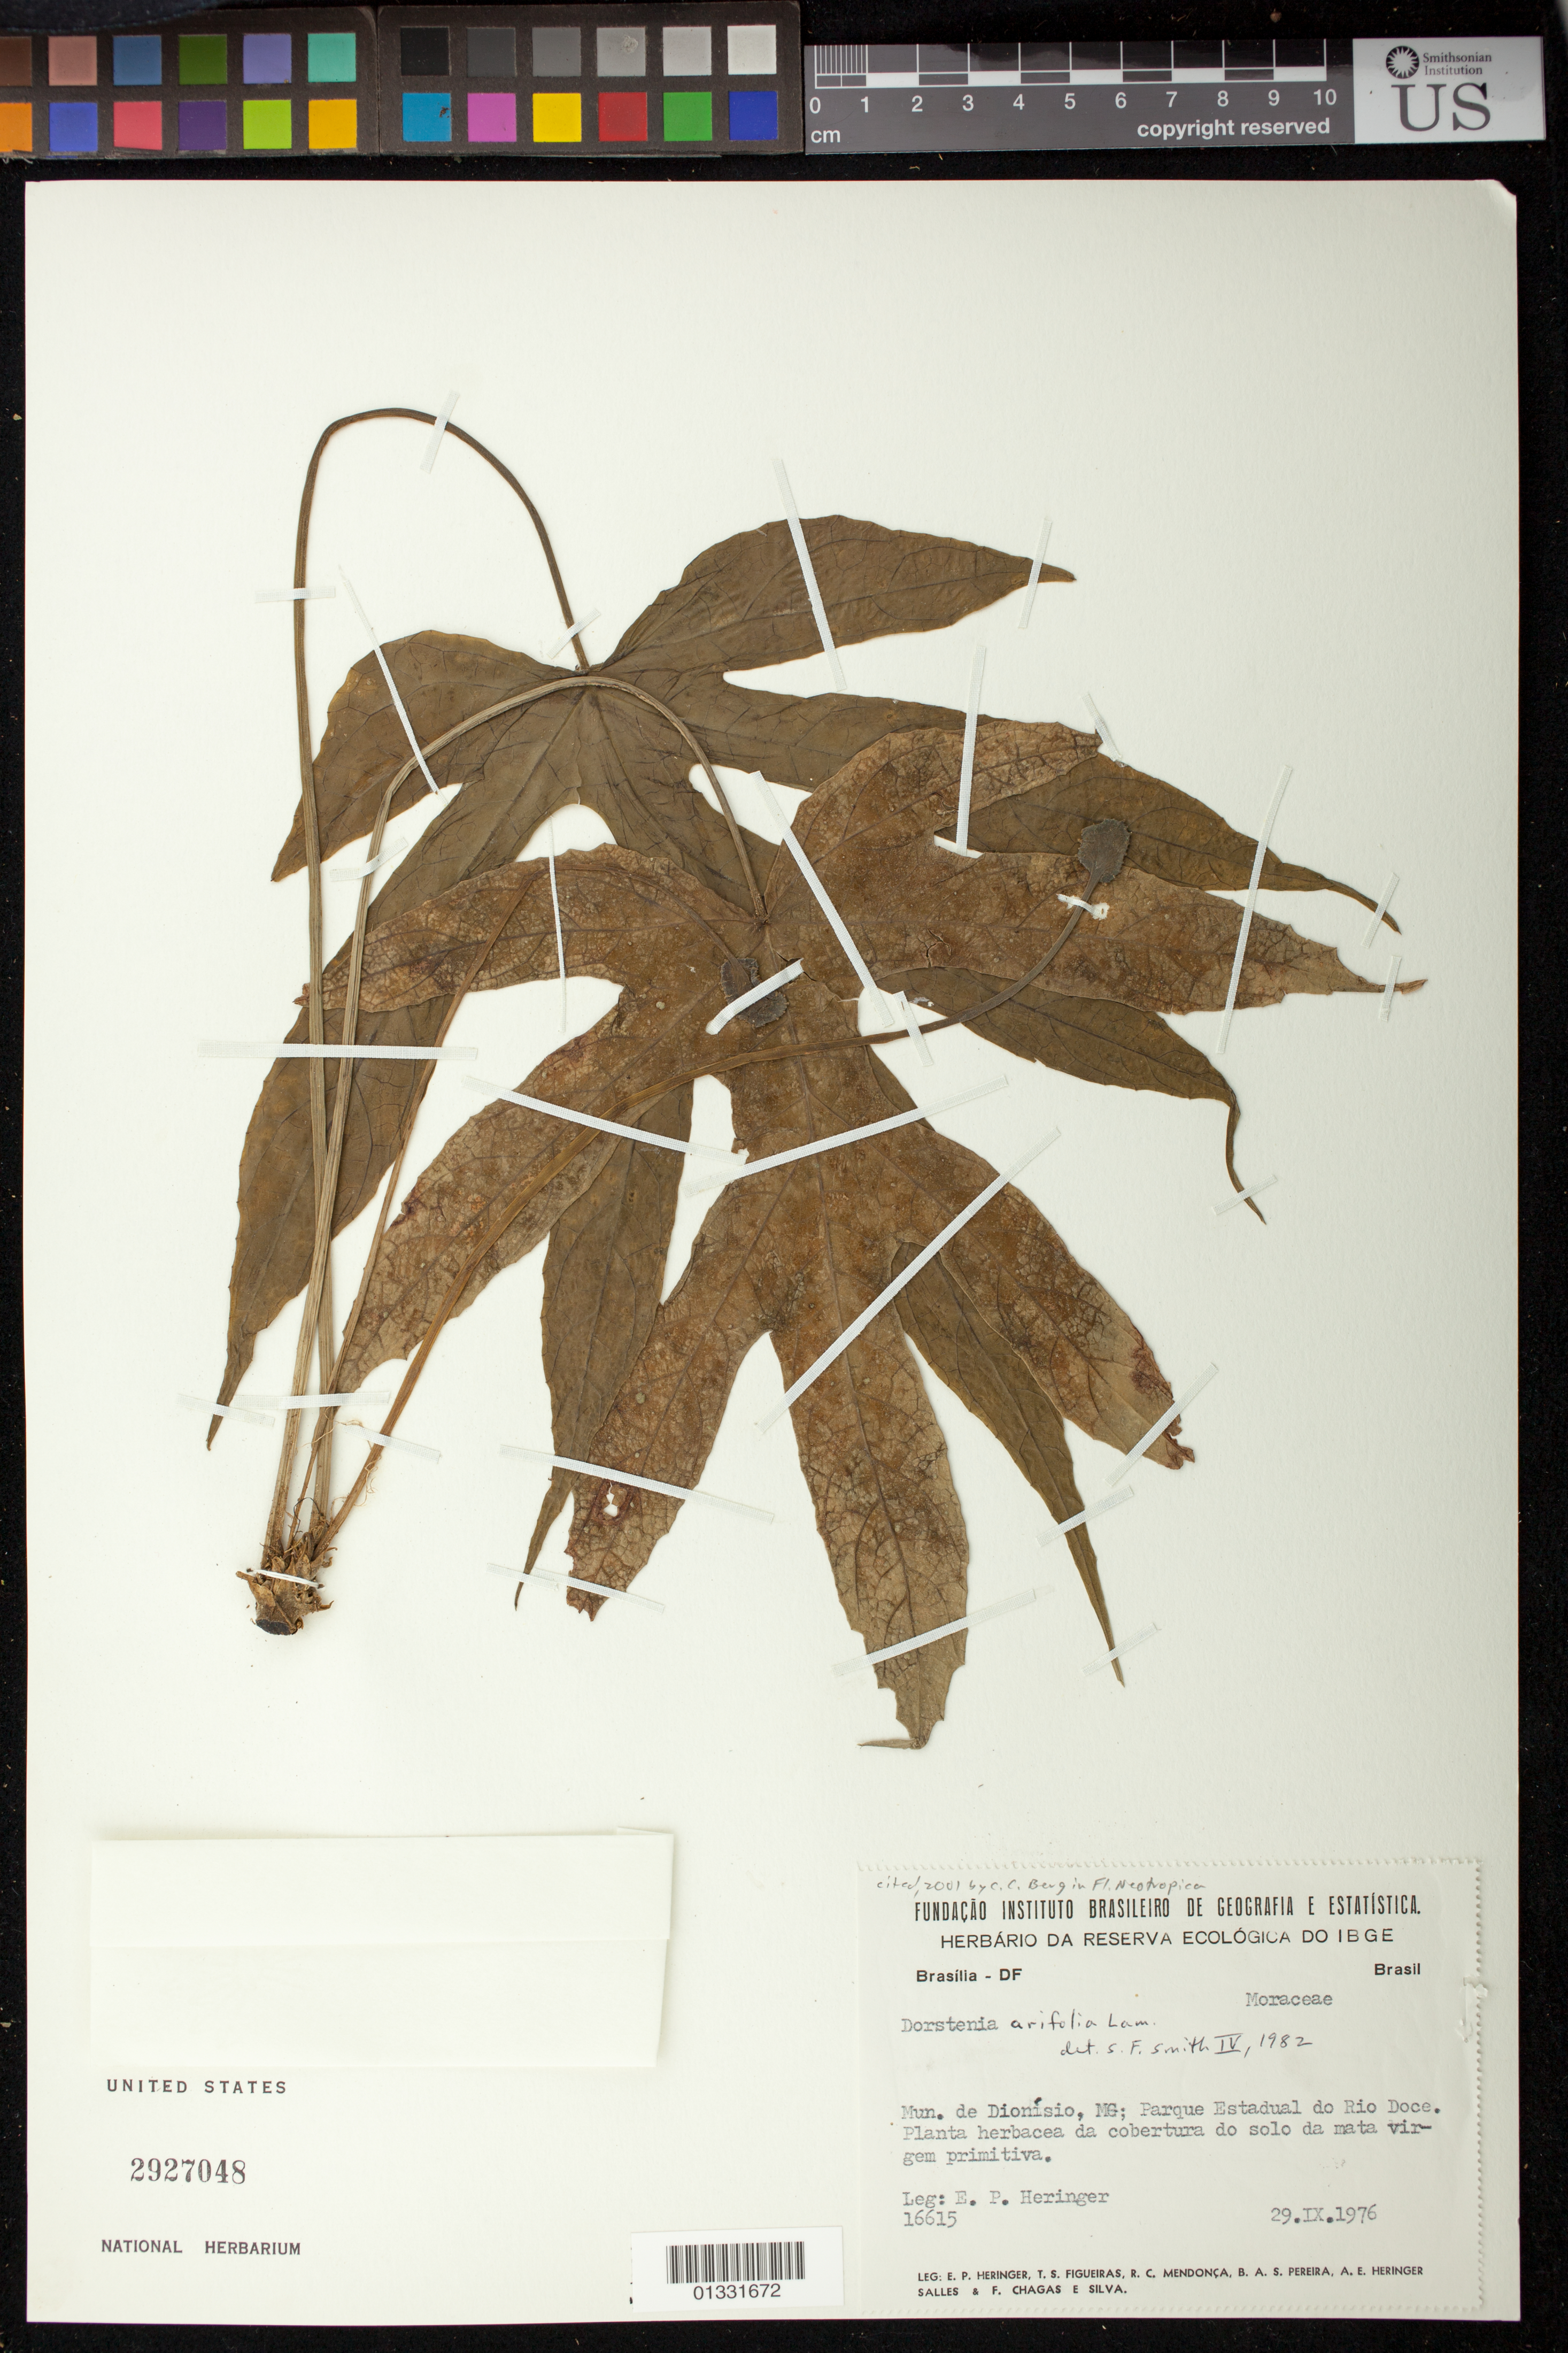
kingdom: Plantae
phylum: Tracheophyta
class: Magnoliopsida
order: Rosales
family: Moraceae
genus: Dorstenia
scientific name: Dorstenia arifolia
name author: Lam.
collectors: E. P. Heringer, T. S. Figueiras, R. C. Mendonça, B. A. S. Pereira, A. E. Heringer Salles & F. Chagas e Silva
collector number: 16615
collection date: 1976-09-29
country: Brazil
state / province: Minas Gerais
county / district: Dionísio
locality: Parque Estadual do Rio Doce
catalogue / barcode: US 2927048